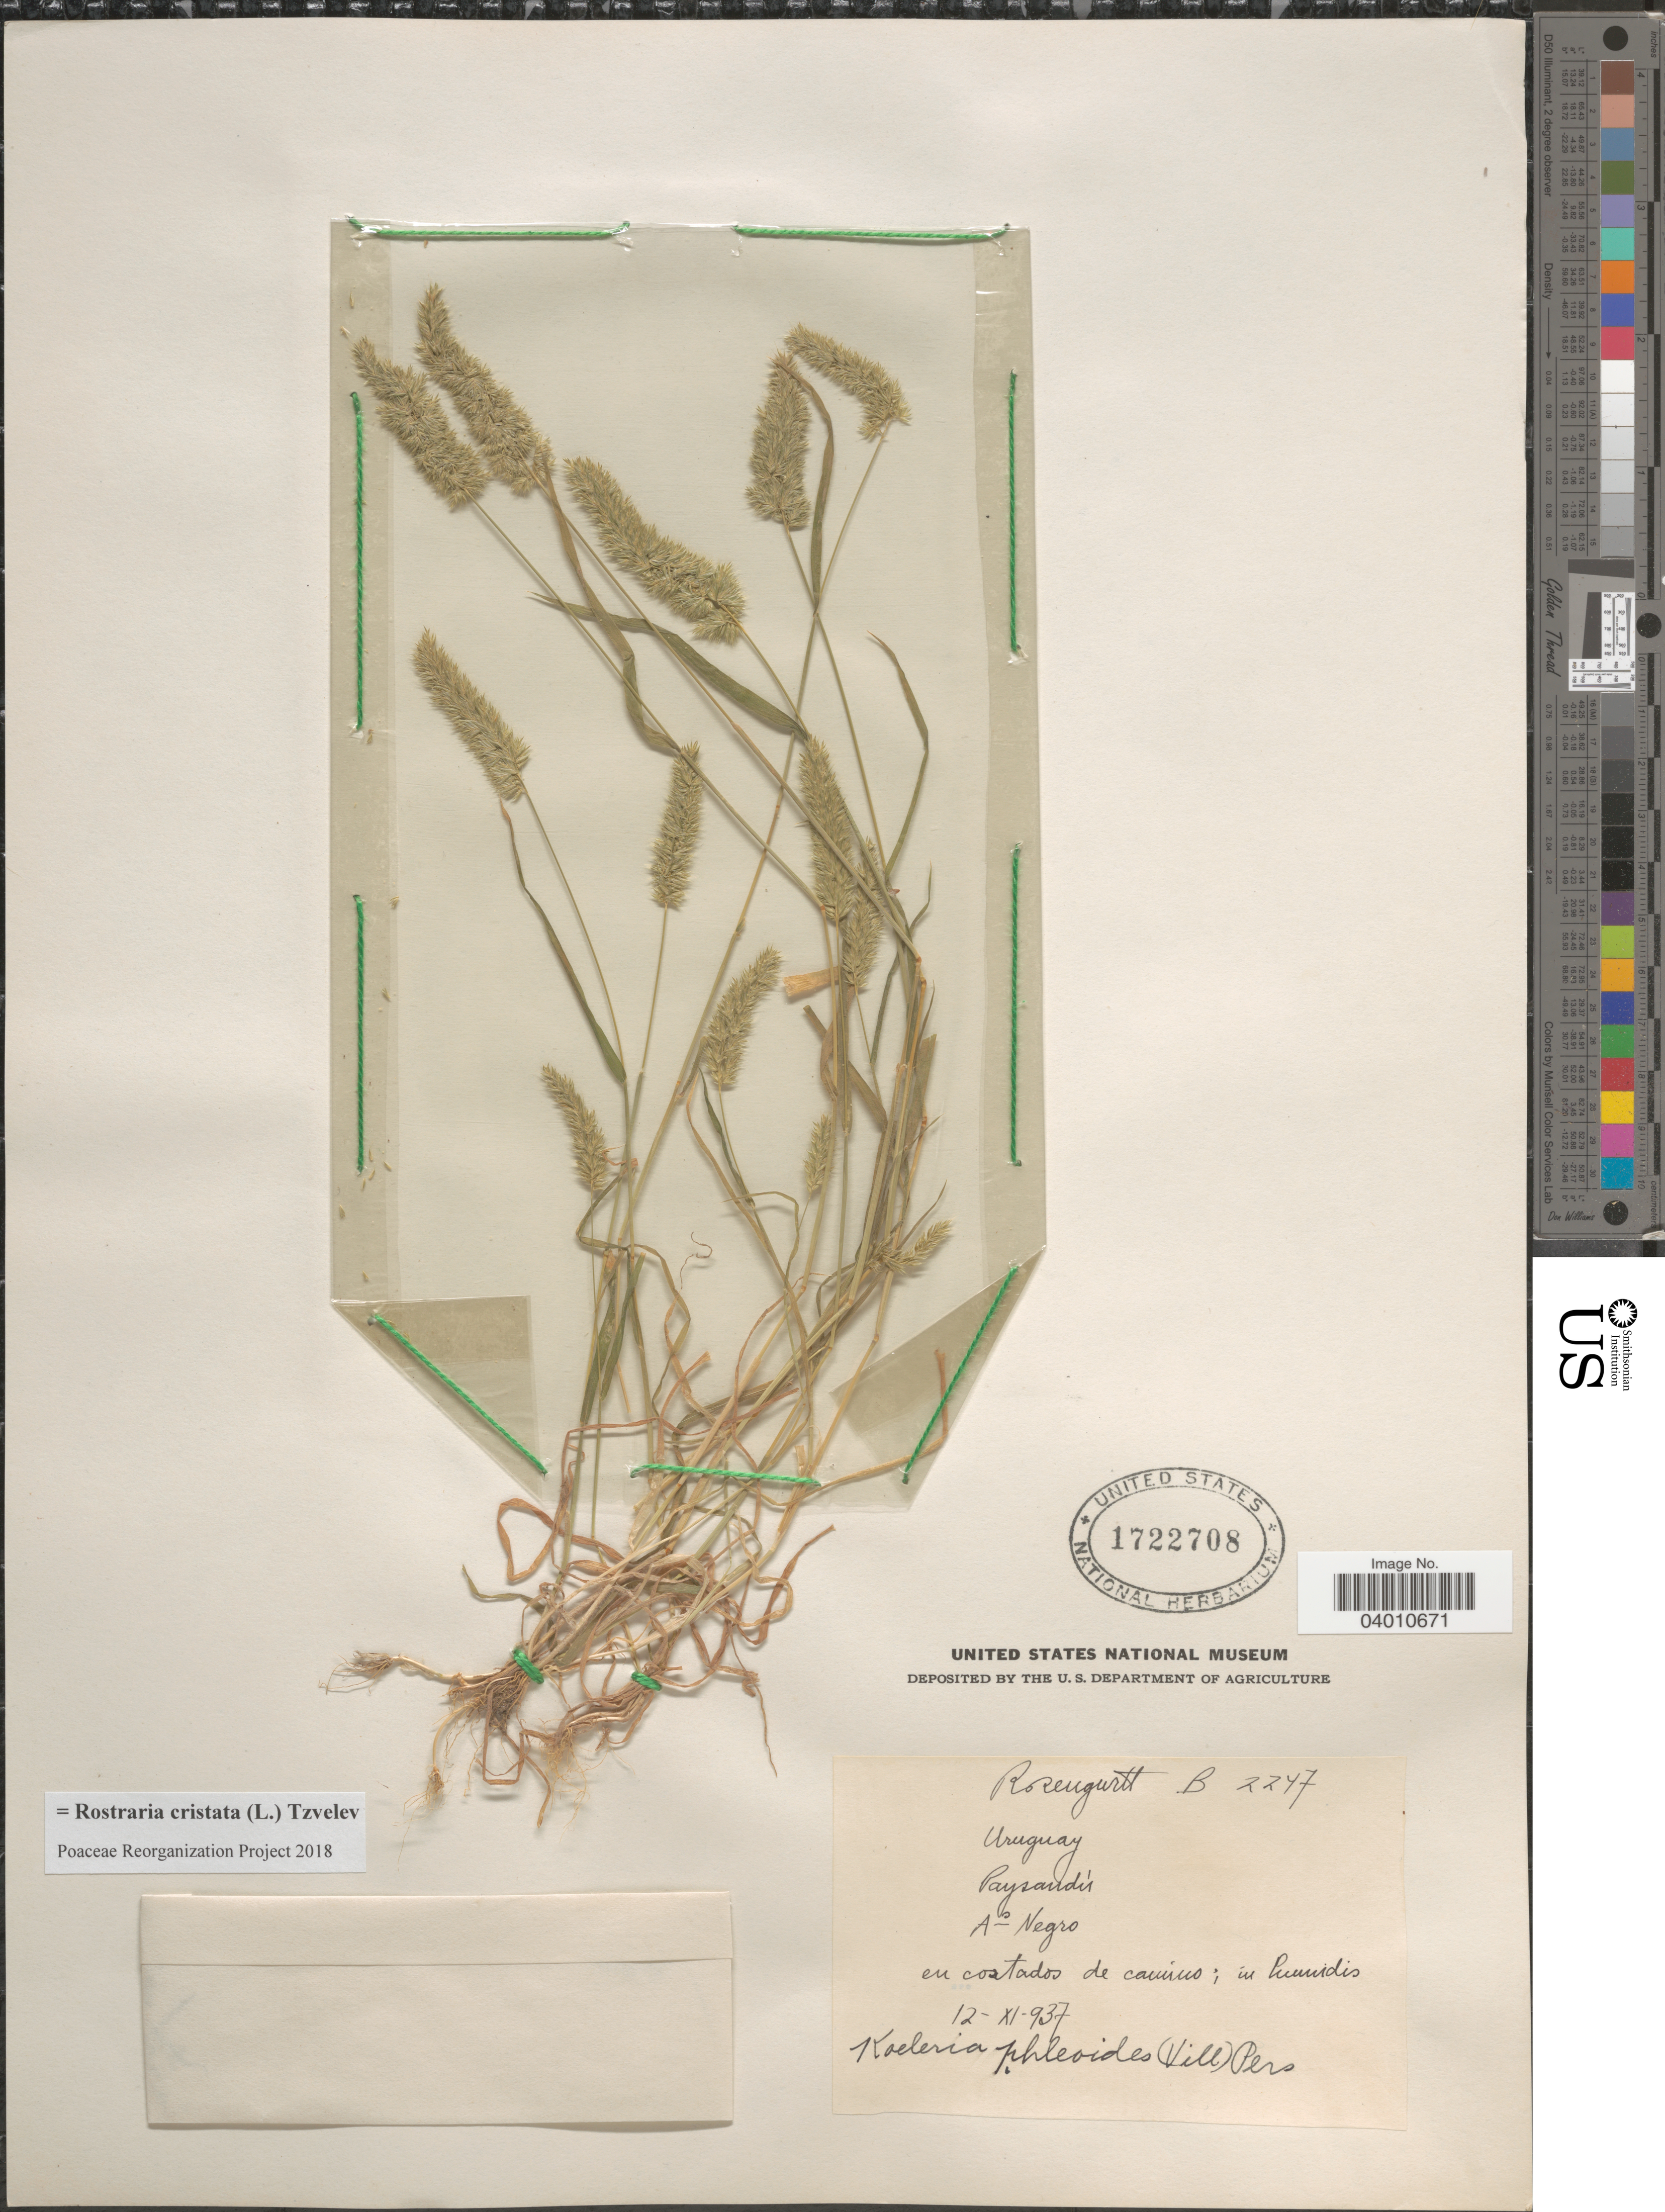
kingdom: Plantae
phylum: Tracheophyta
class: Liliopsida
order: Poales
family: Poaceae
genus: Rostraria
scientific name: Rostraria cristata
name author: (L.) Tzvelev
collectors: B. Rosengurtt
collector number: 2247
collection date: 1937-11-12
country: Uruguay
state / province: Paysandu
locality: A° Negro en costados de camino.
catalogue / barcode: US 1722708